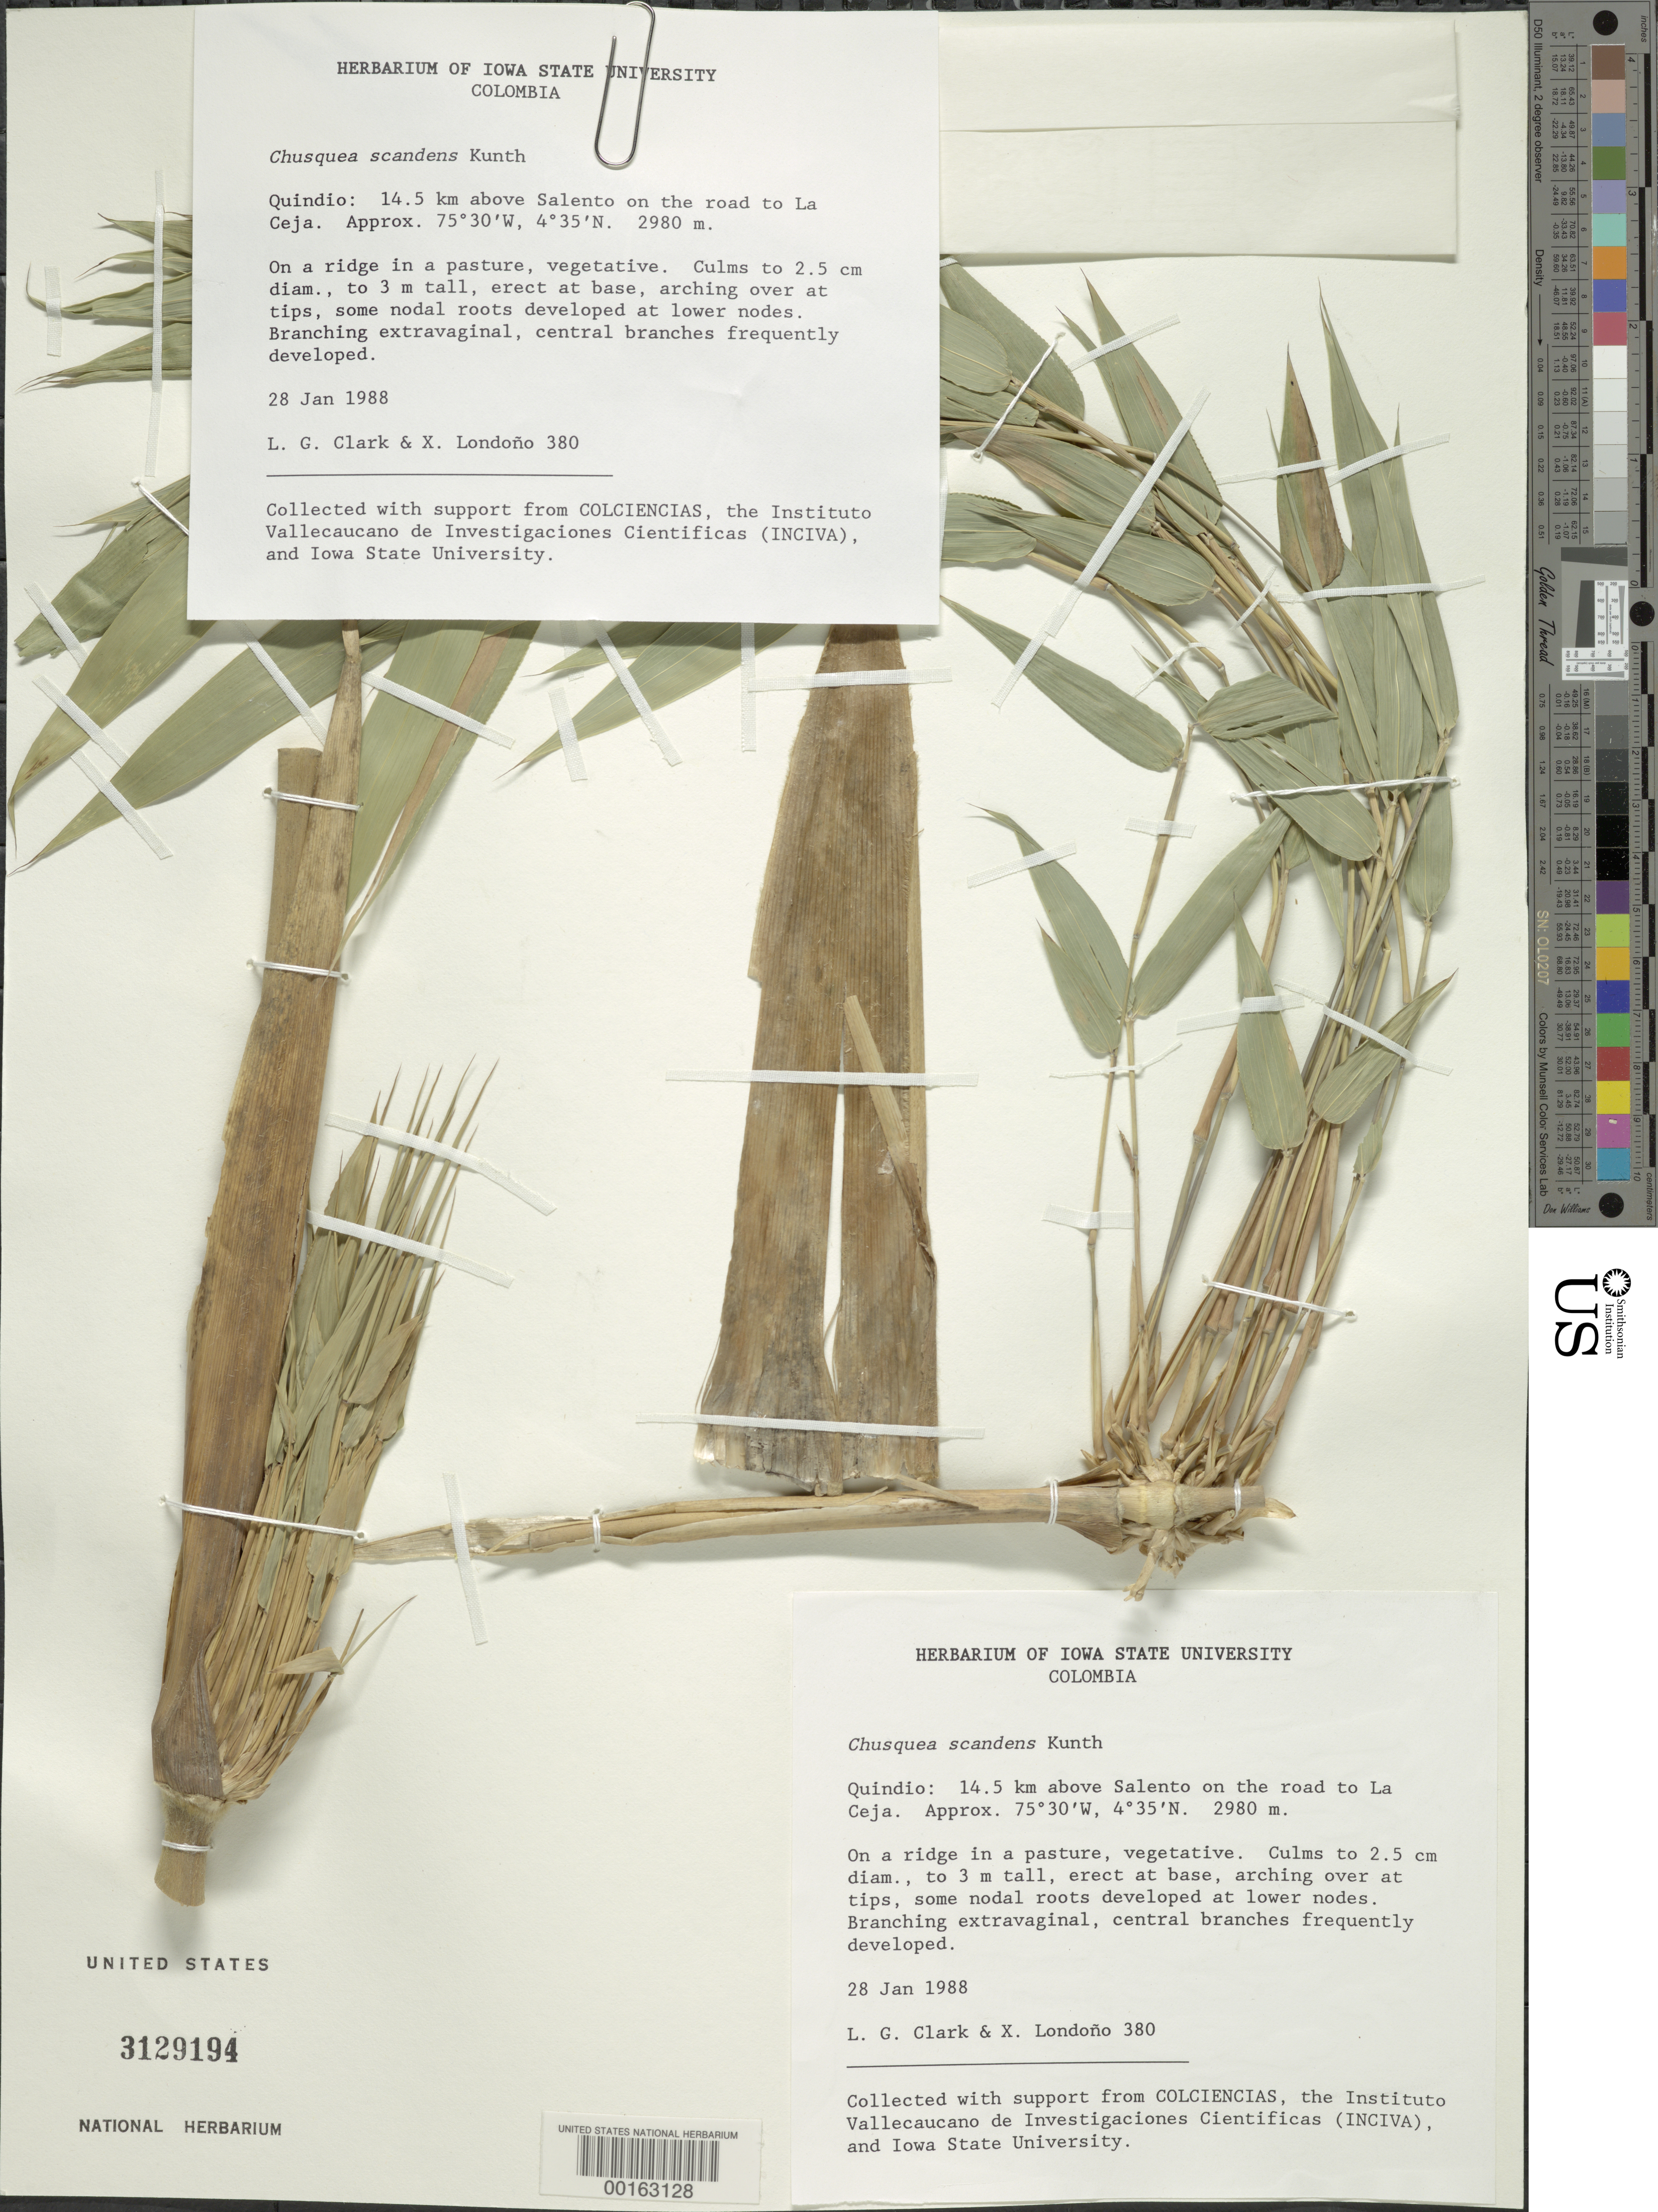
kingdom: Plantae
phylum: Tracheophyta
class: Liliopsida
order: Poales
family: Poaceae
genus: Chusquea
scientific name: Chusquea scandens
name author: Kunth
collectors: L. G. Clark & X. Londoño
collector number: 380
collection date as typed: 28 Jan 1988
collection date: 1988-01-28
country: Colombia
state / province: Quindío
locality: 14.5 km above Salento on the road to La Ceja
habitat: On ridge in a pasture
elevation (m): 2980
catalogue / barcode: US 3129194